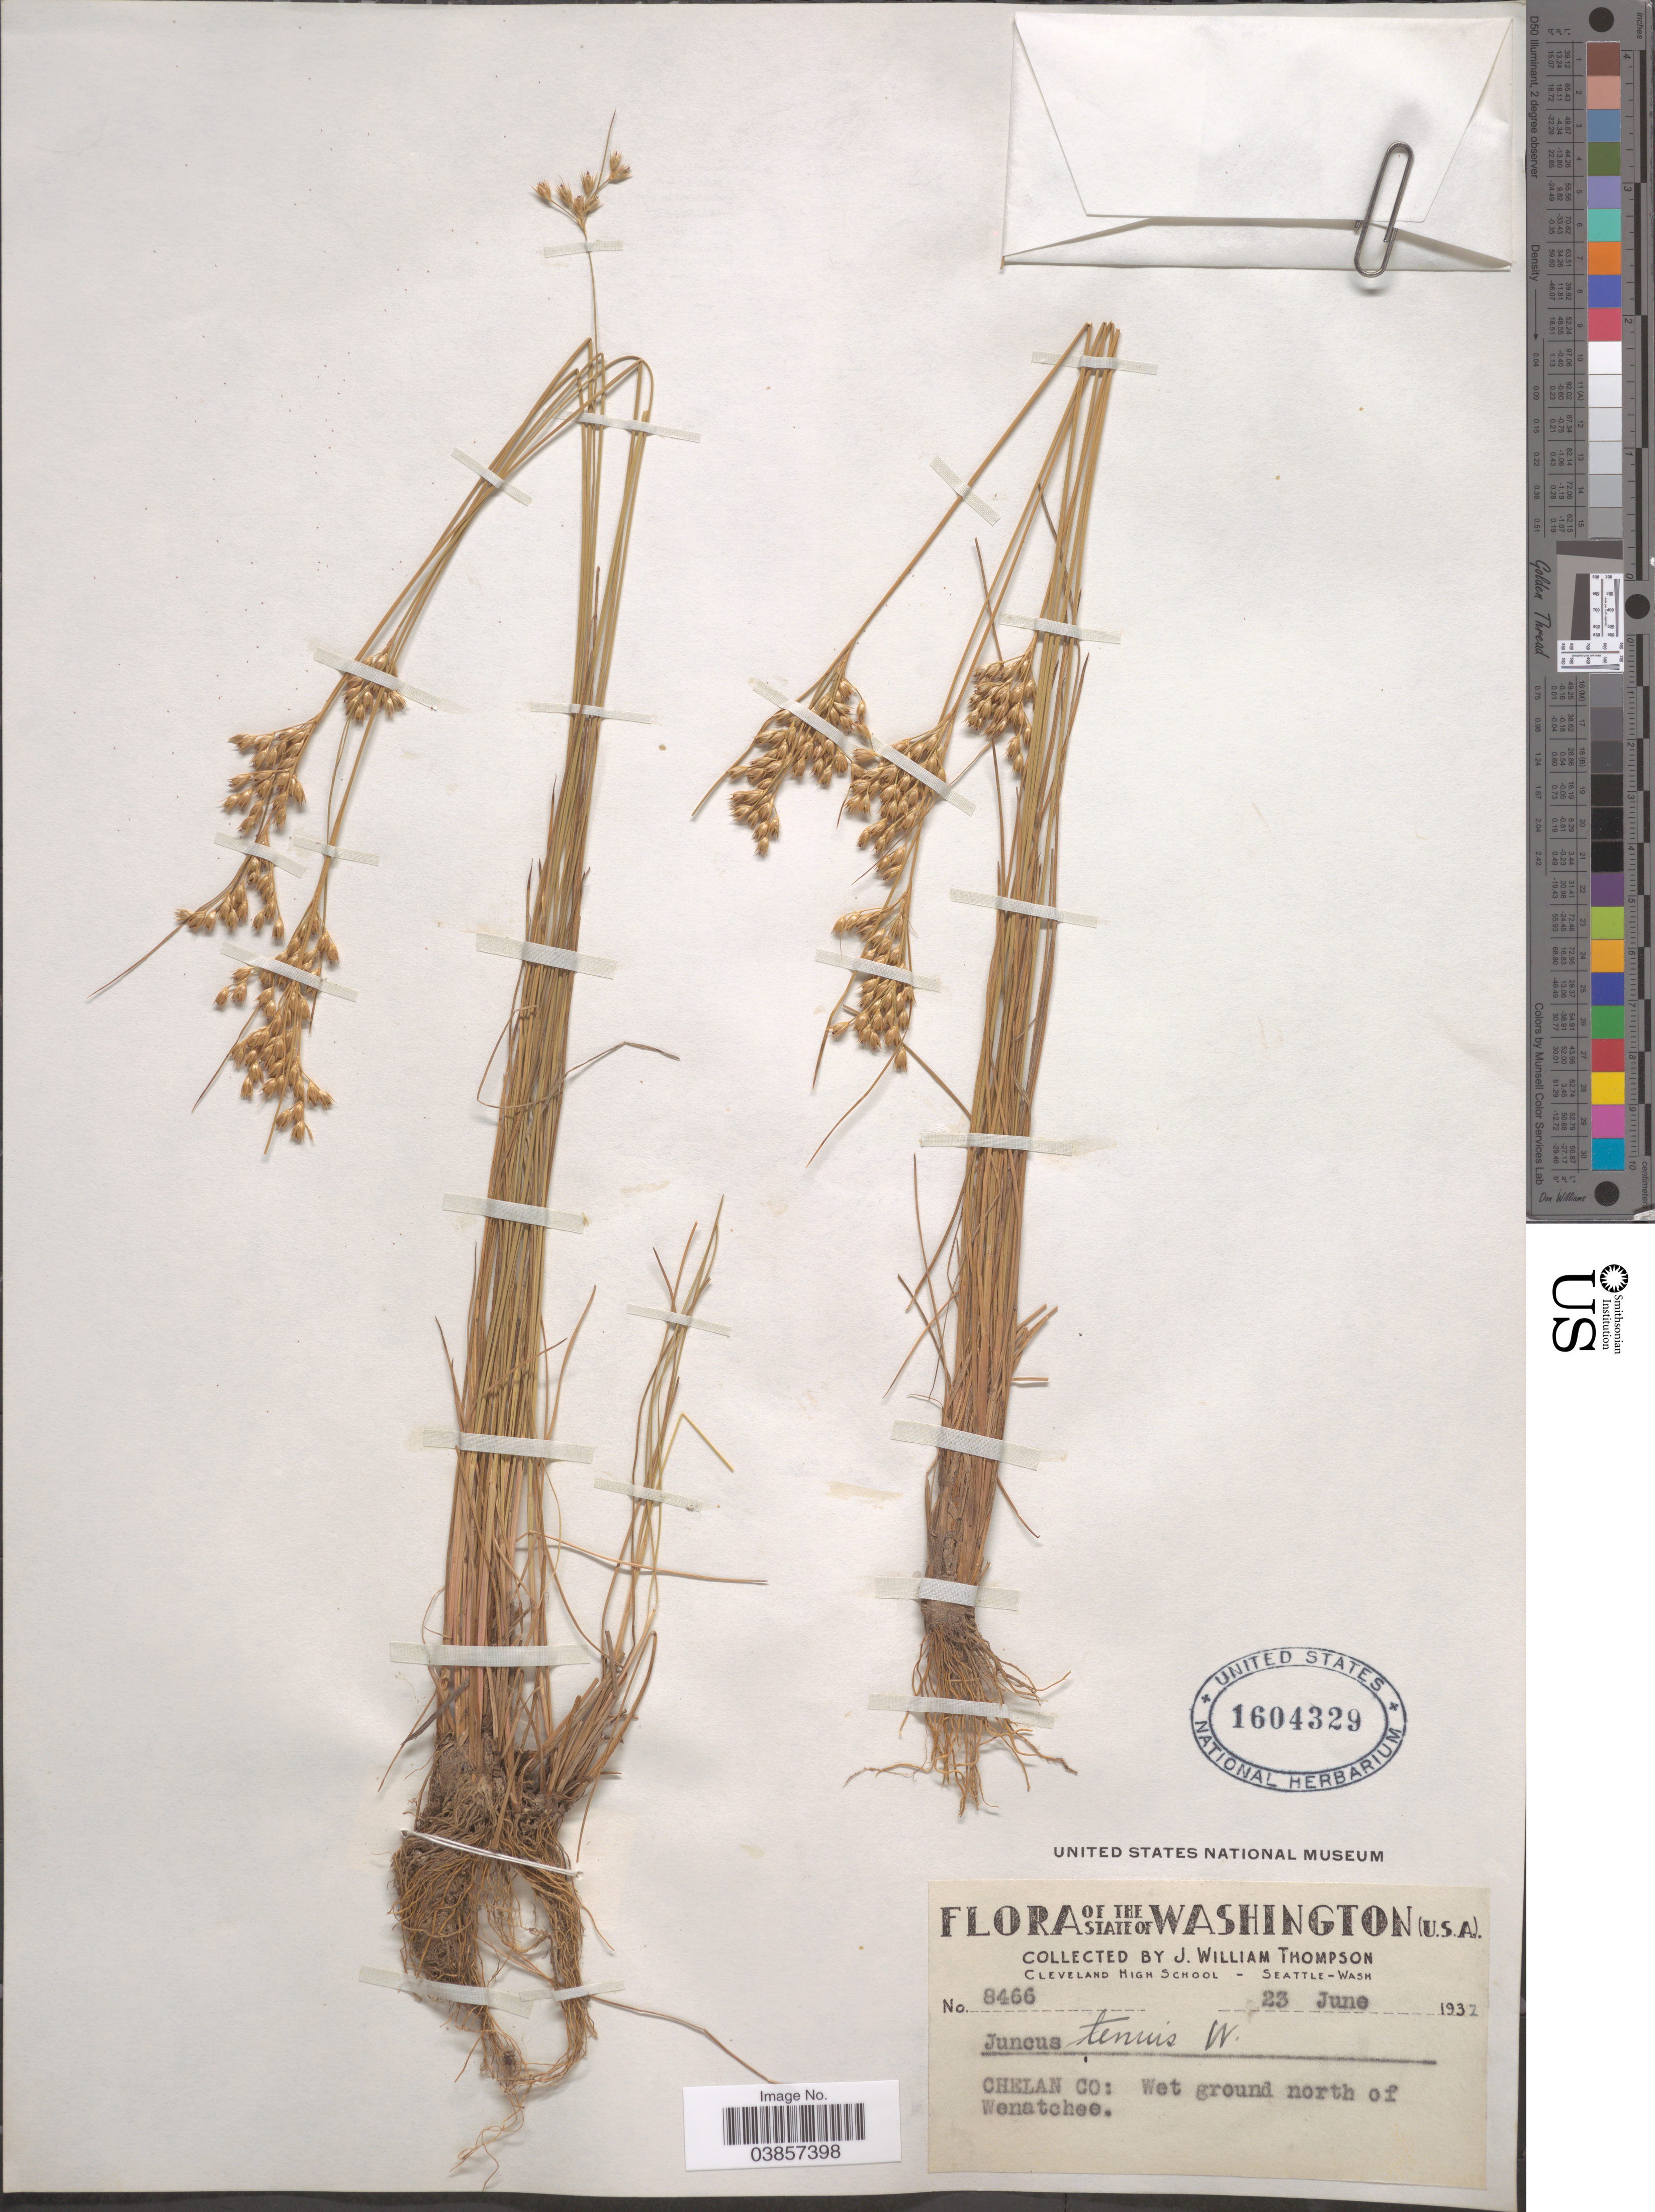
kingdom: Plantae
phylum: Tracheophyta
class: Liliopsida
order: Poales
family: Juncaceae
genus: Juncus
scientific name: Juncus interior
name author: Wiegand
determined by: Zika, P. F., (WTU)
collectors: J. W. Thompson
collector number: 8466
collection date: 1932-06-23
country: United States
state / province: Washington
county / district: Chelan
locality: Chelan Co: Wet ground north of Wenatchee.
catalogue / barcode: US 1604329